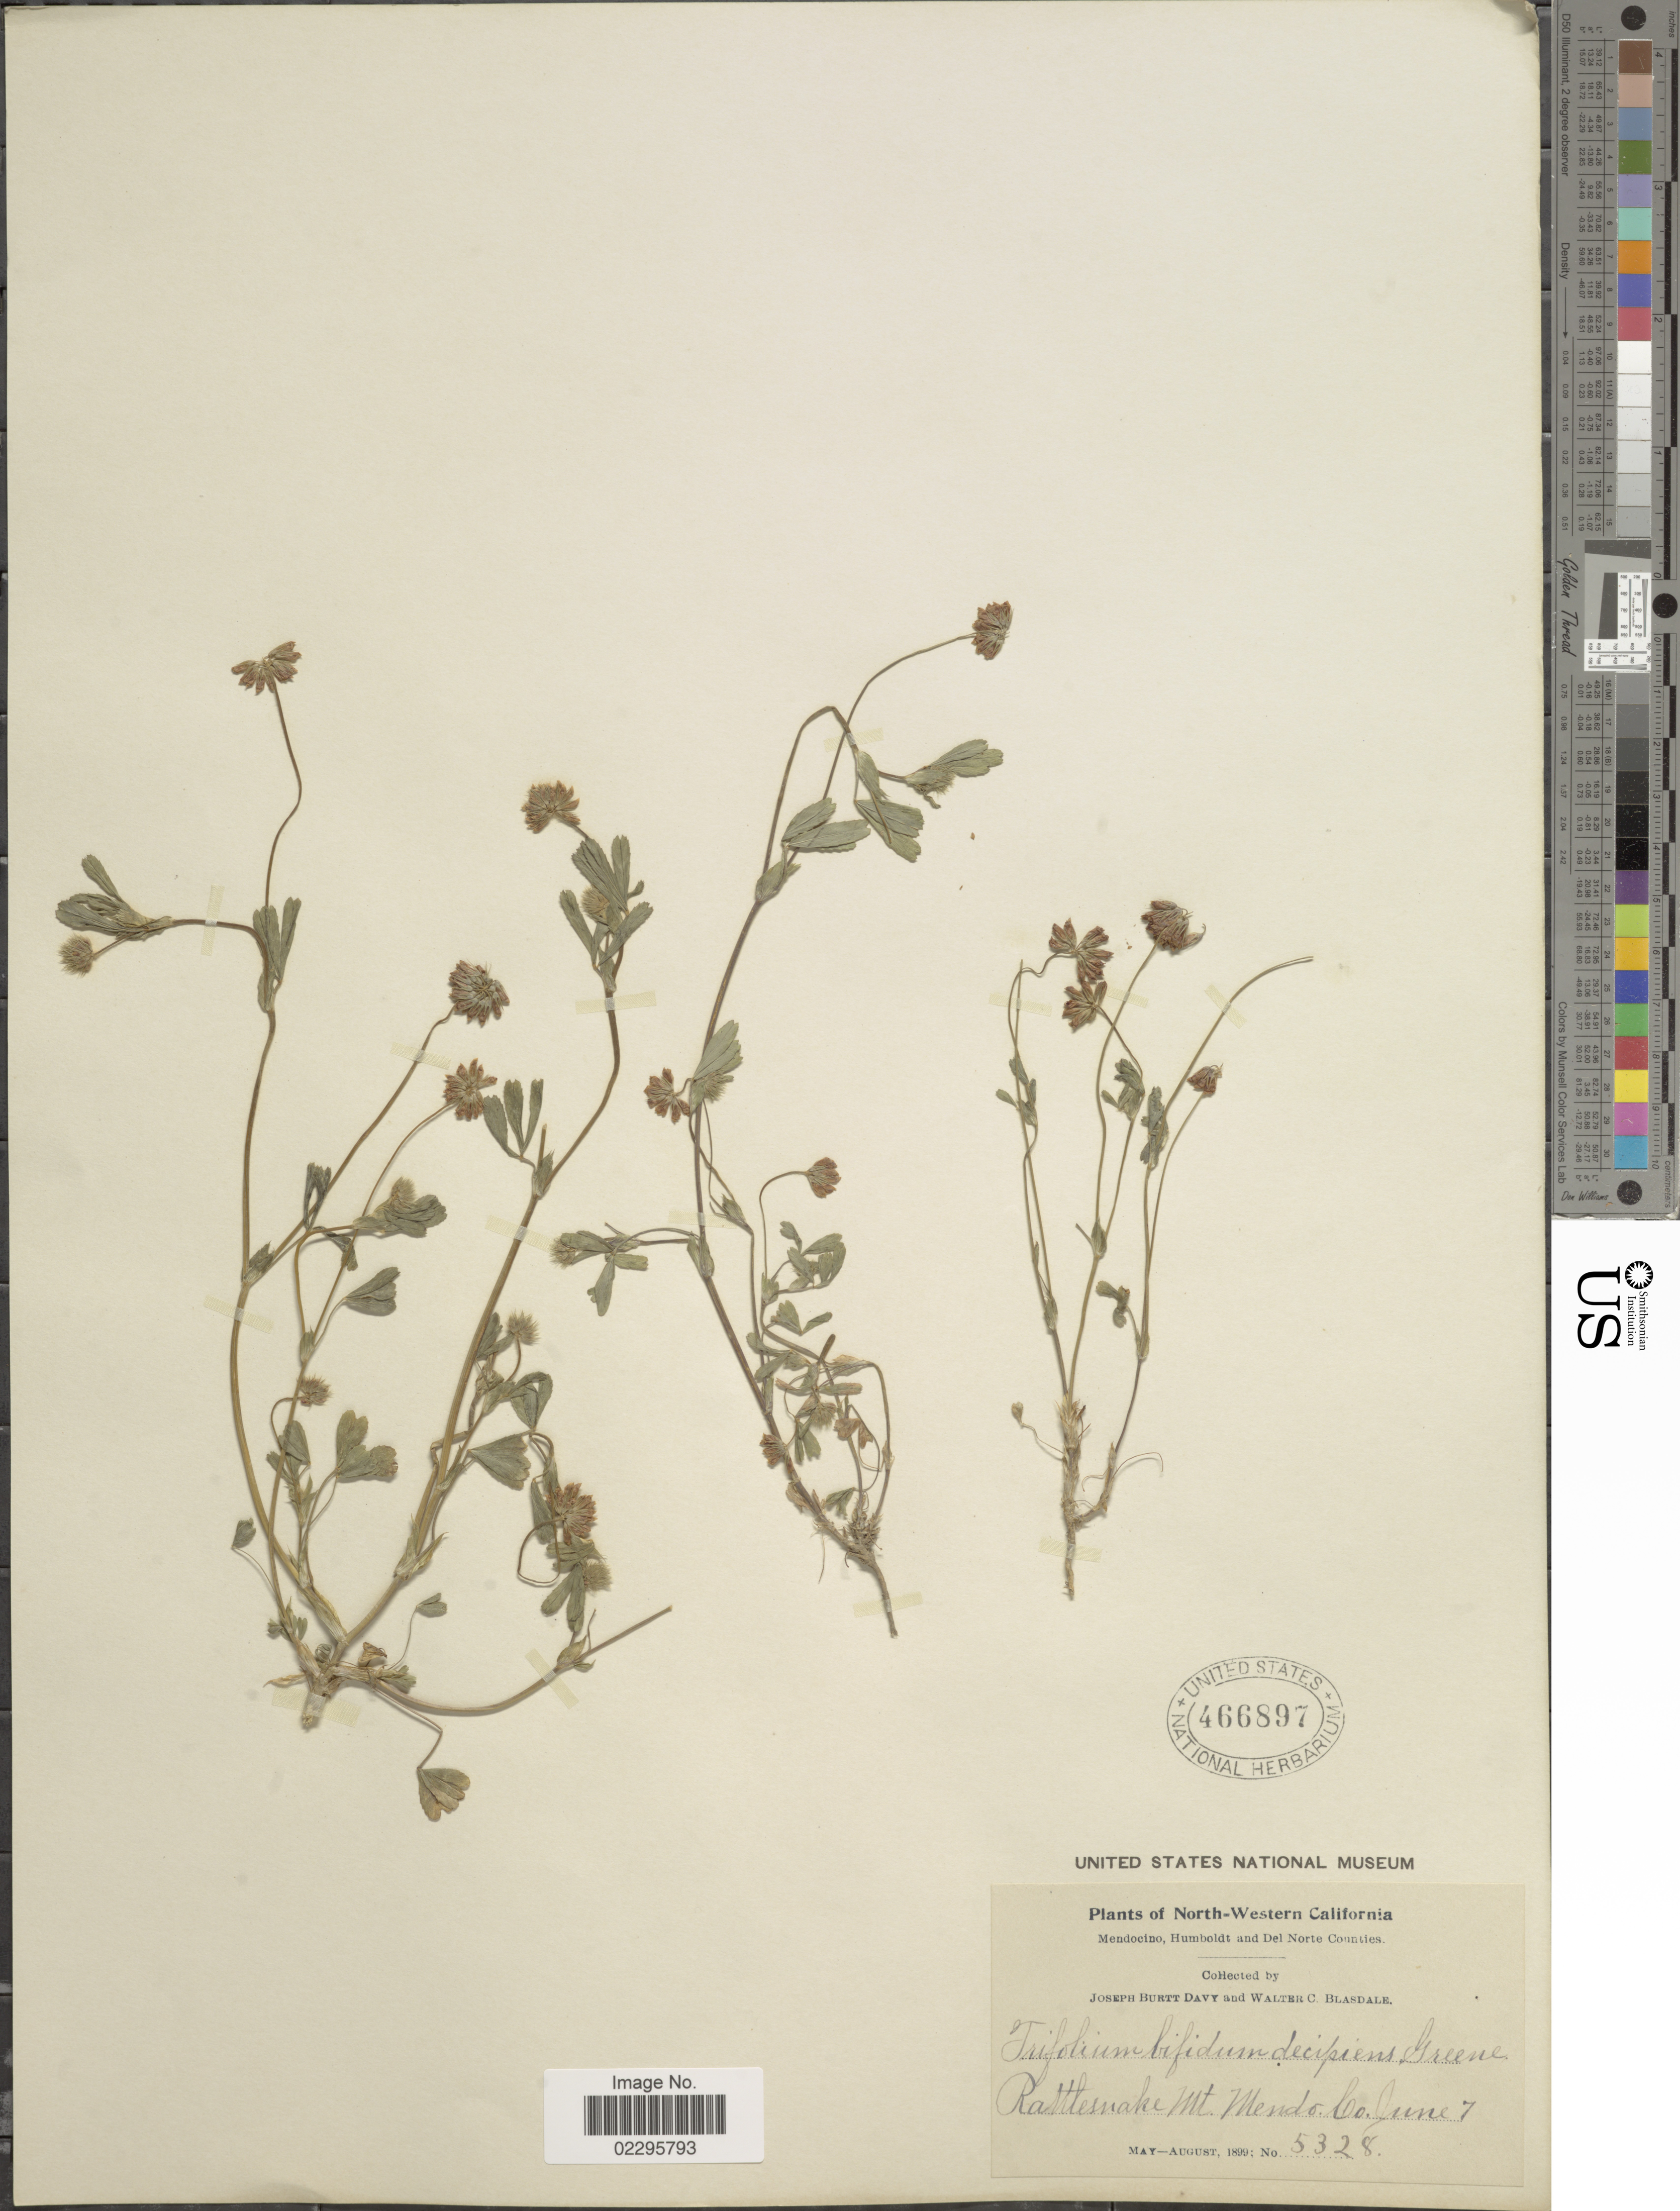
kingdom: Plantae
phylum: Tracheophyta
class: Magnoliopsida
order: Fabales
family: Fabaceae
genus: Trifolium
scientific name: Trifolium bifidum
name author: A. Gray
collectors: J. Burtt Davy & W. Blasdale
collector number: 5328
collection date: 1899-05/1899-08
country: United States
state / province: California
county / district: Mendocino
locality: North-Western California, Mendocino, Humboldt and Del Norte Counties, Rattlesnake Mt. Mendo Co.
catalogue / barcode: US 466897